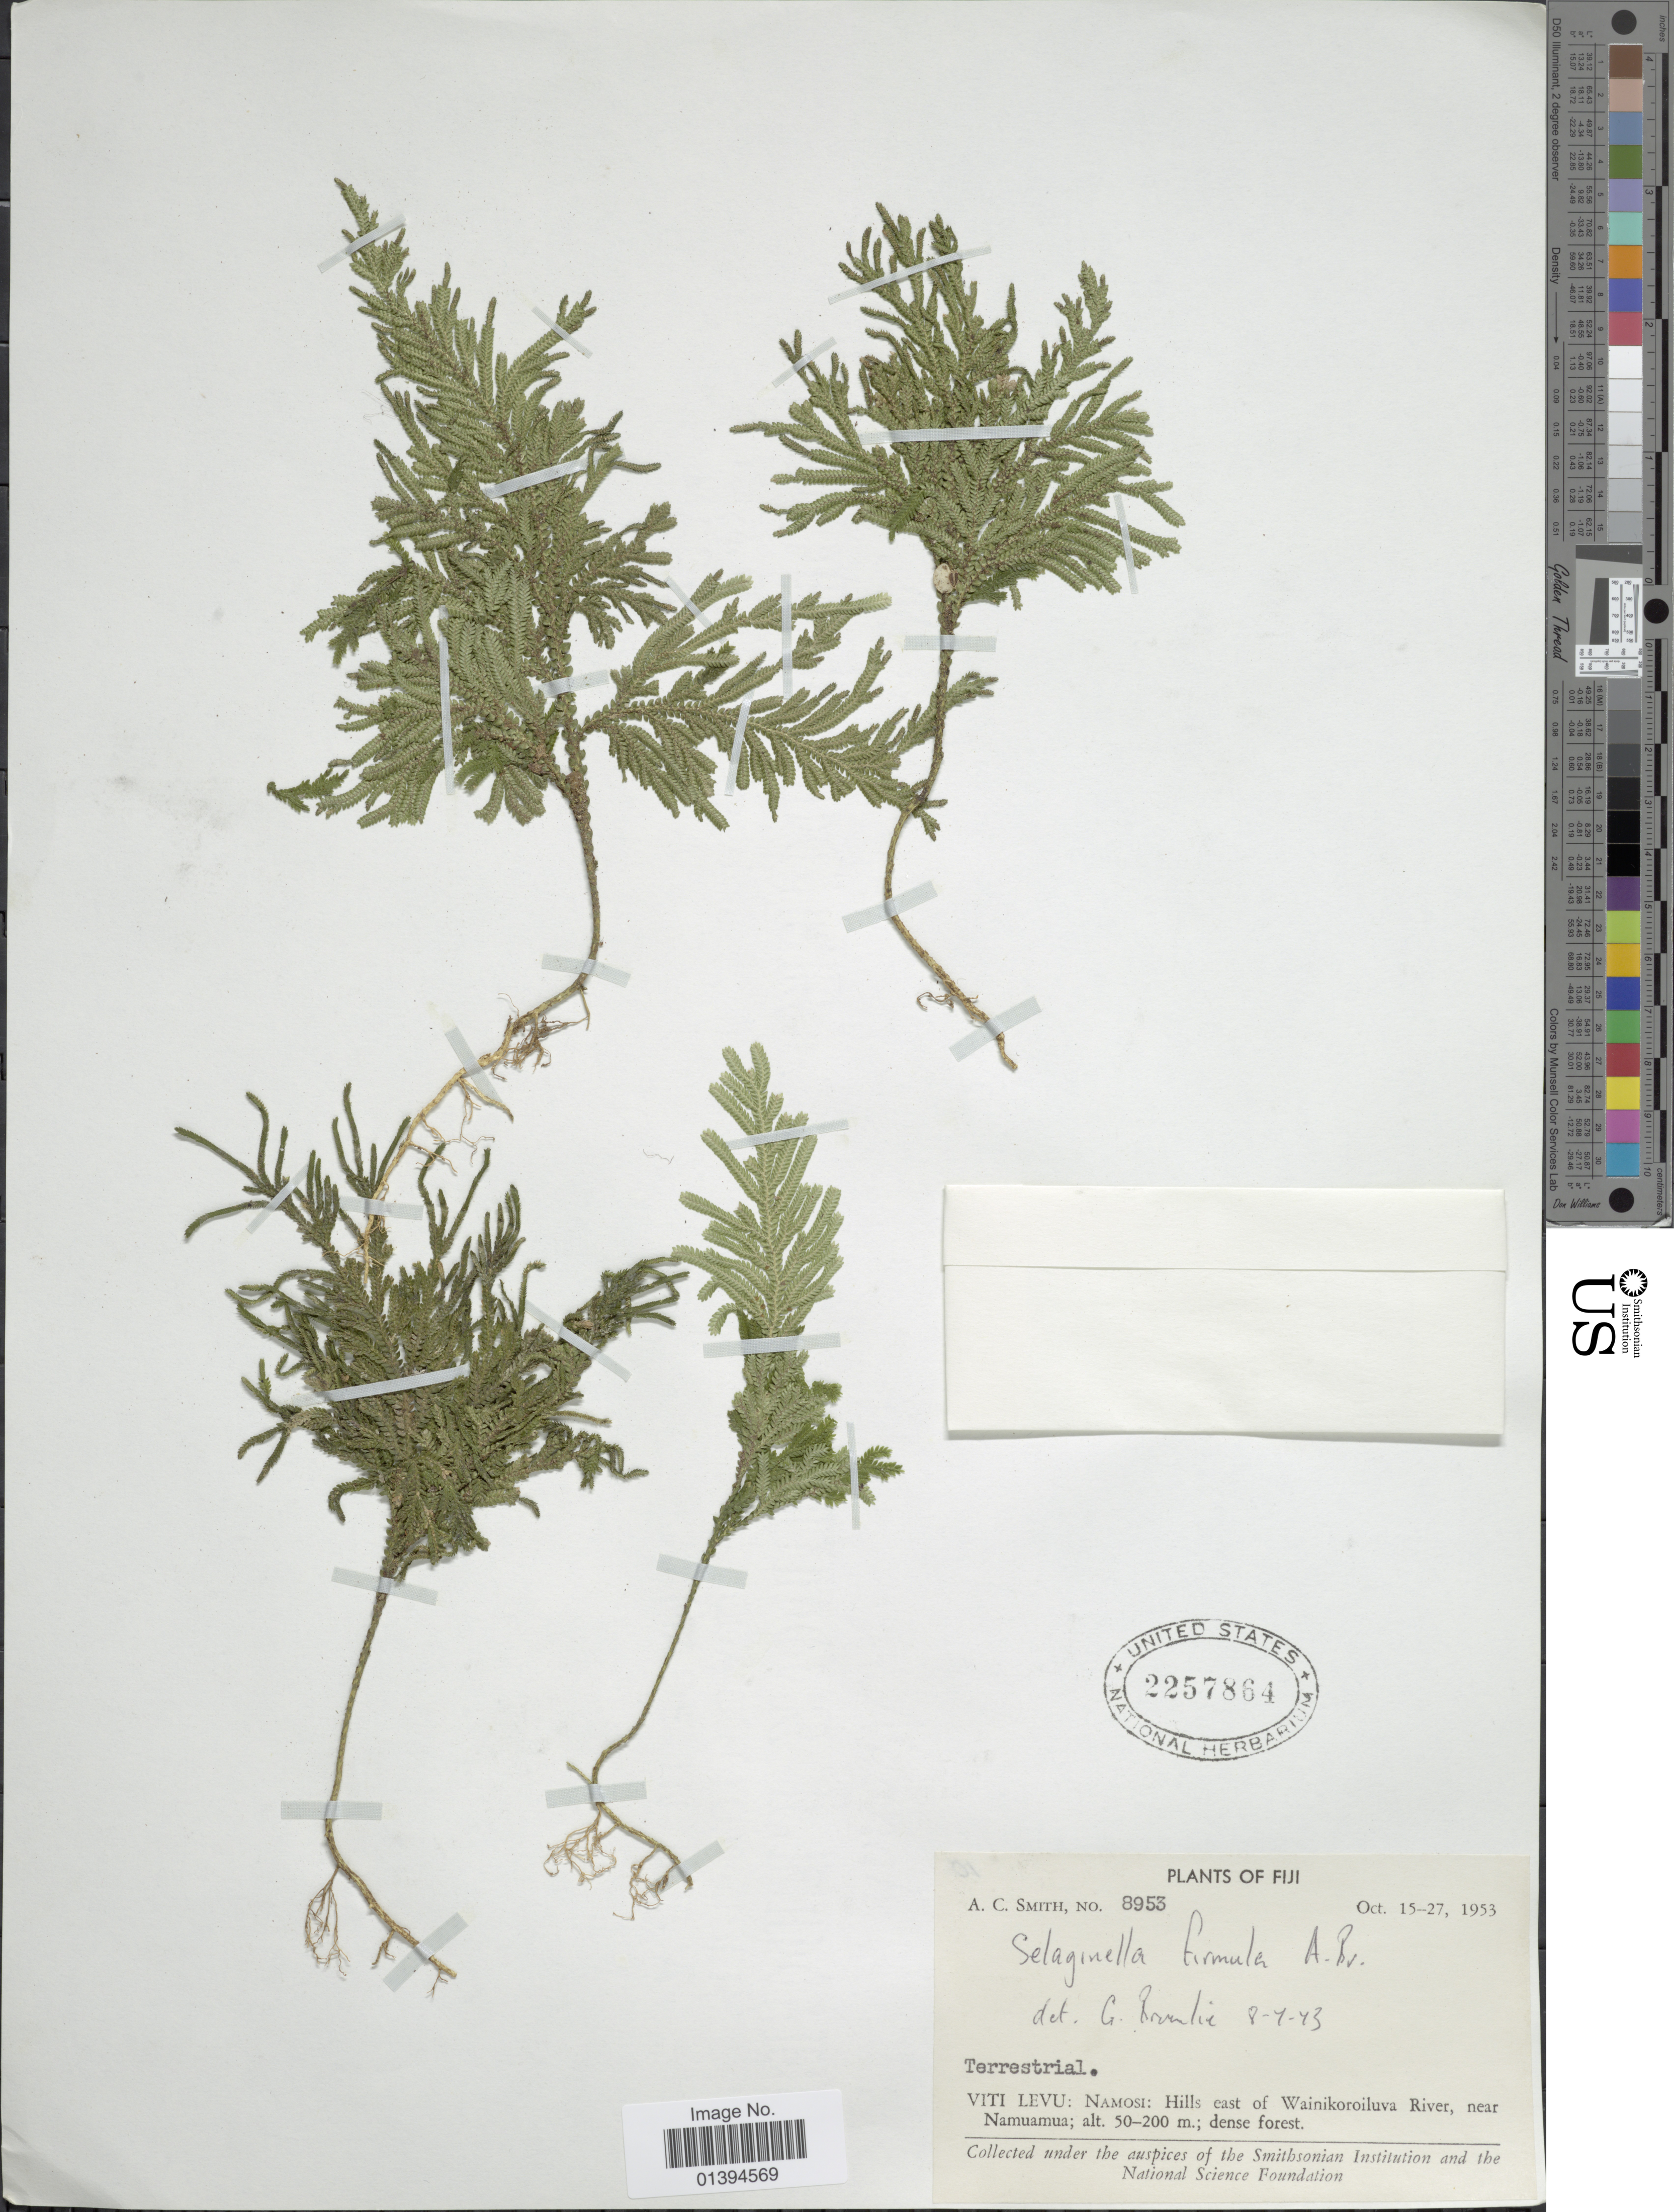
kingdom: Plantae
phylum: Tracheophyta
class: Lycopodiopsida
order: Selaginellales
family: Selaginellaceae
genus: Selaginella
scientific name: Selaginella firmula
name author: A. Br.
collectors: A. C. Smith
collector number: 8953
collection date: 1953-10-15/1953-10-27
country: Fiji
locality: Viti Levu: Namosi: hills east of Wainikoroiluva River, near Namuamua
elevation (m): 50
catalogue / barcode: US 2257864